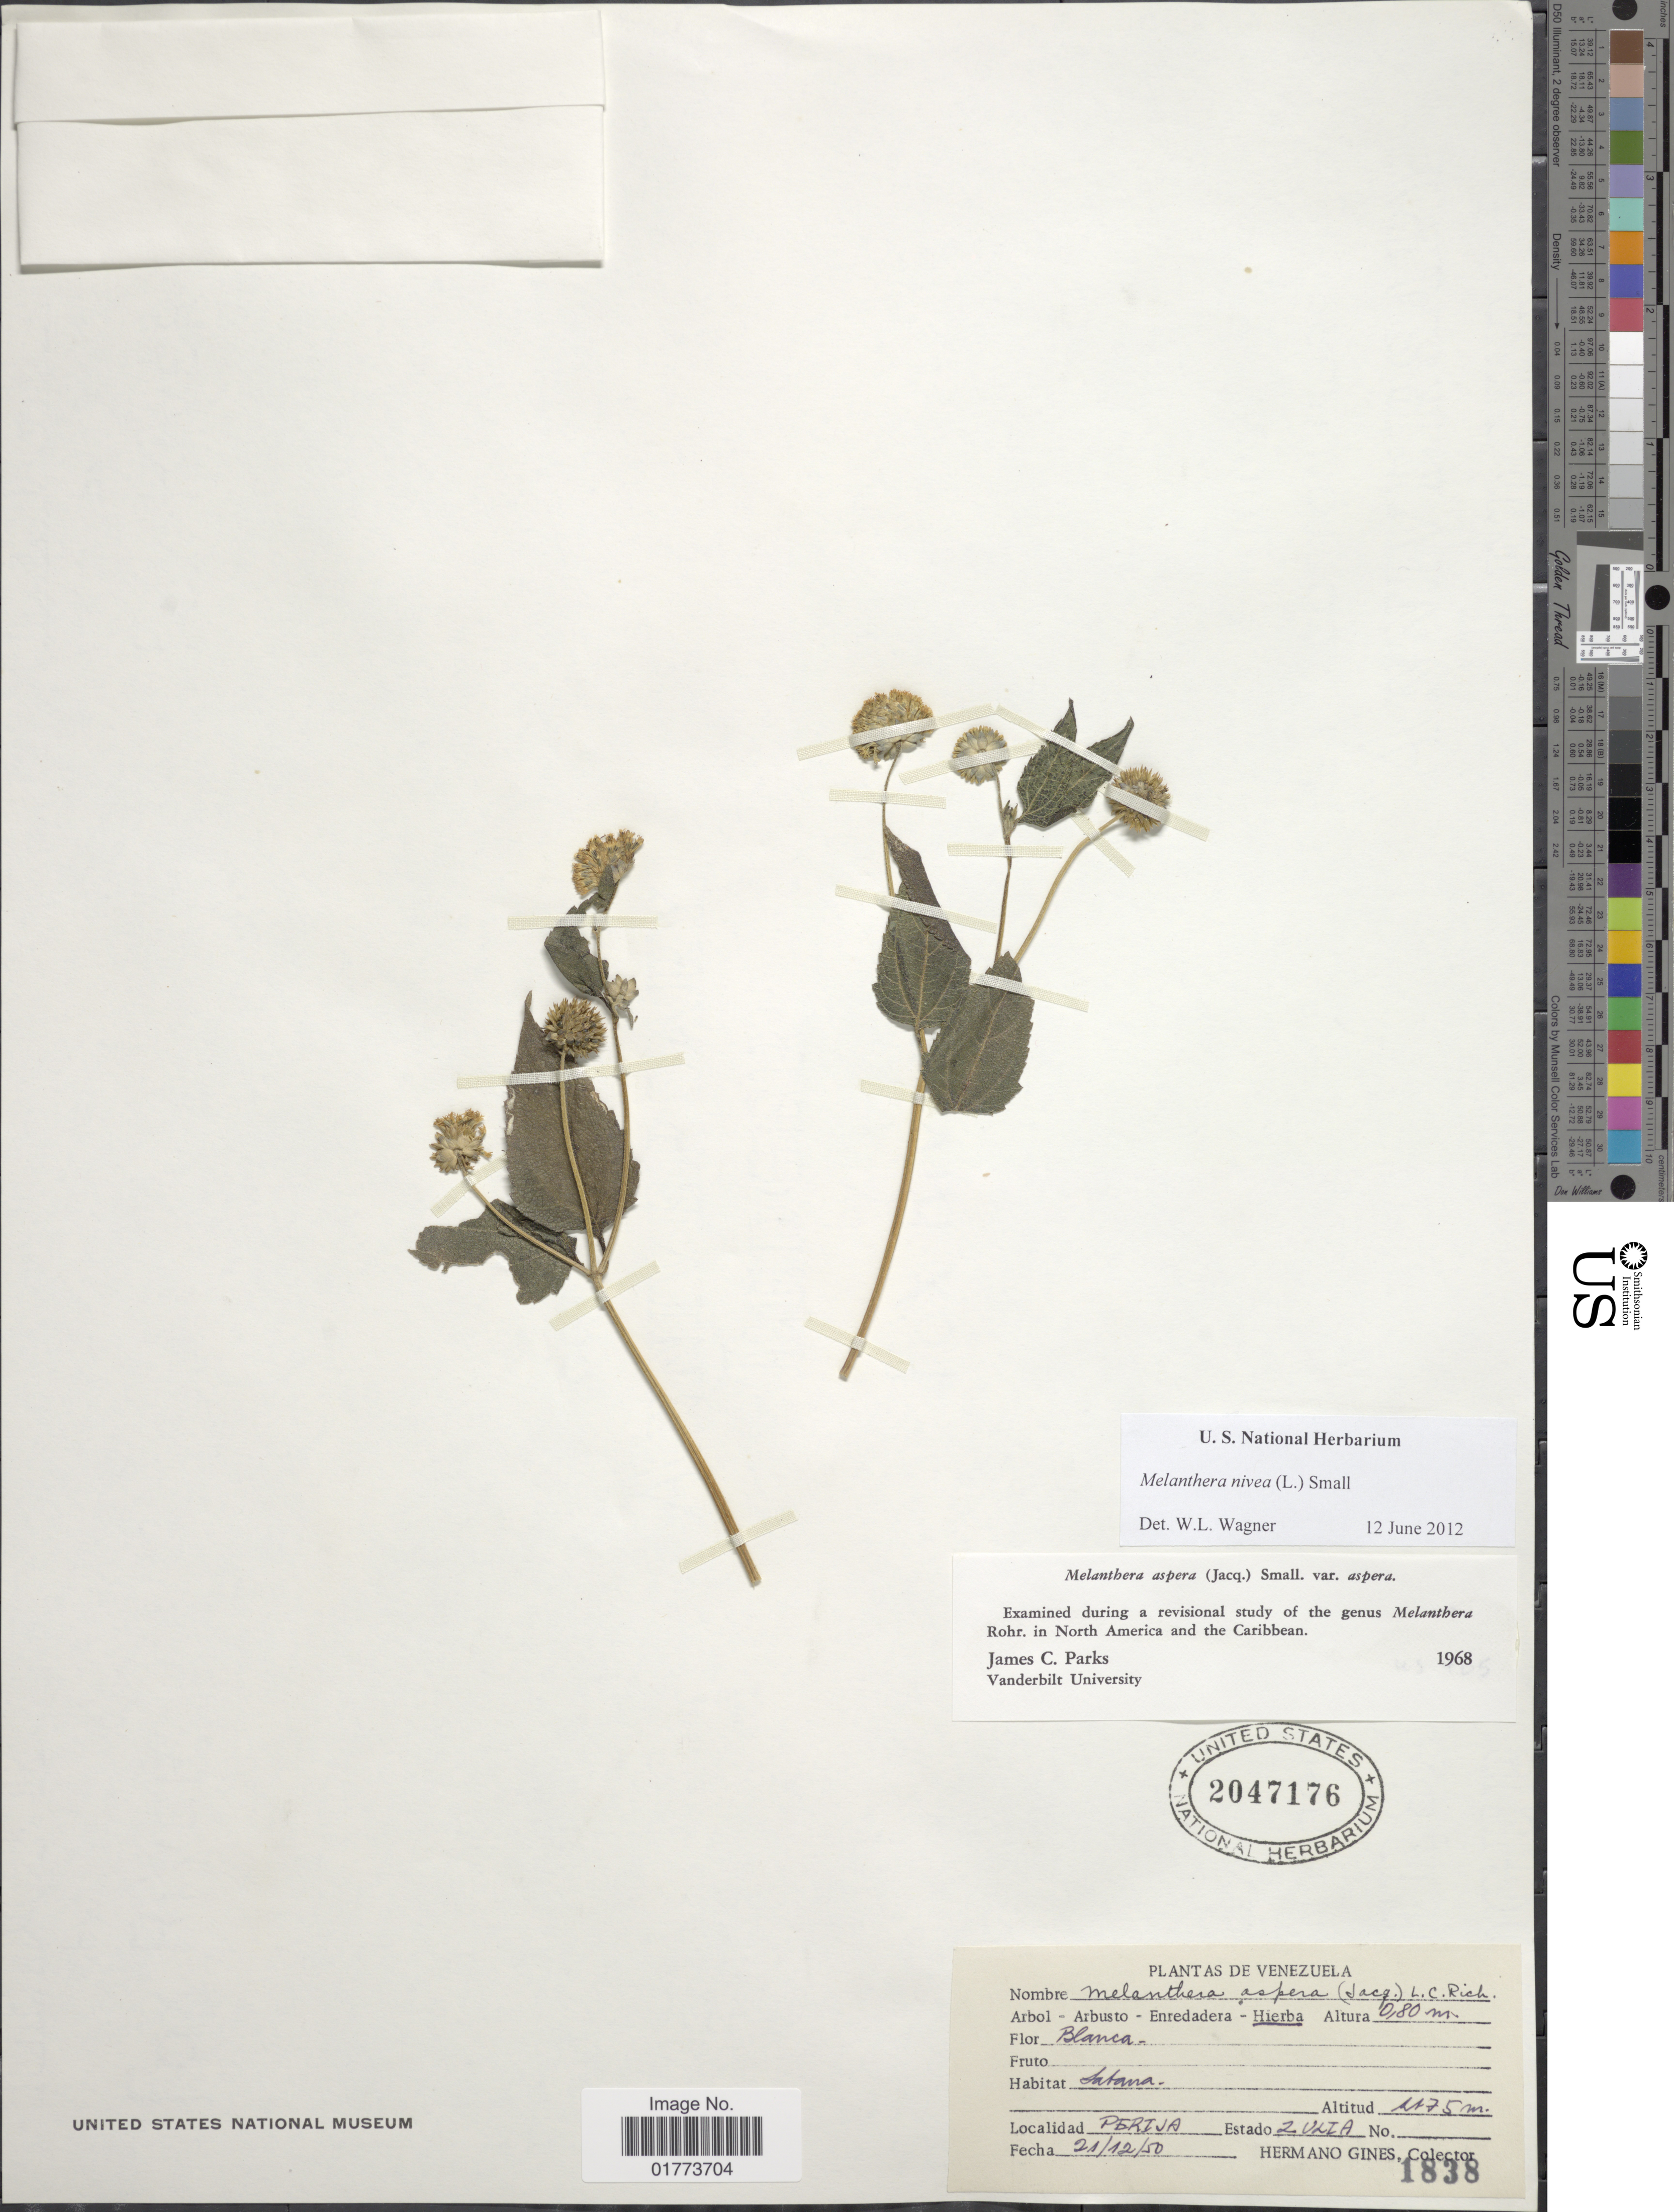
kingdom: Plantae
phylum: Tracheophyta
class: Magnoliopsida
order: Asterales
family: Asteraceae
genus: Melanthera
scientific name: Melanthera nivea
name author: (L.) Small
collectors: Bro. Gines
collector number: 1838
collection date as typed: Transcribed d/m/y: 21/12/50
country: Venezuela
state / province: Zulia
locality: Perija. Estado Zulia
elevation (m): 1175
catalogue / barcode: US 2047176